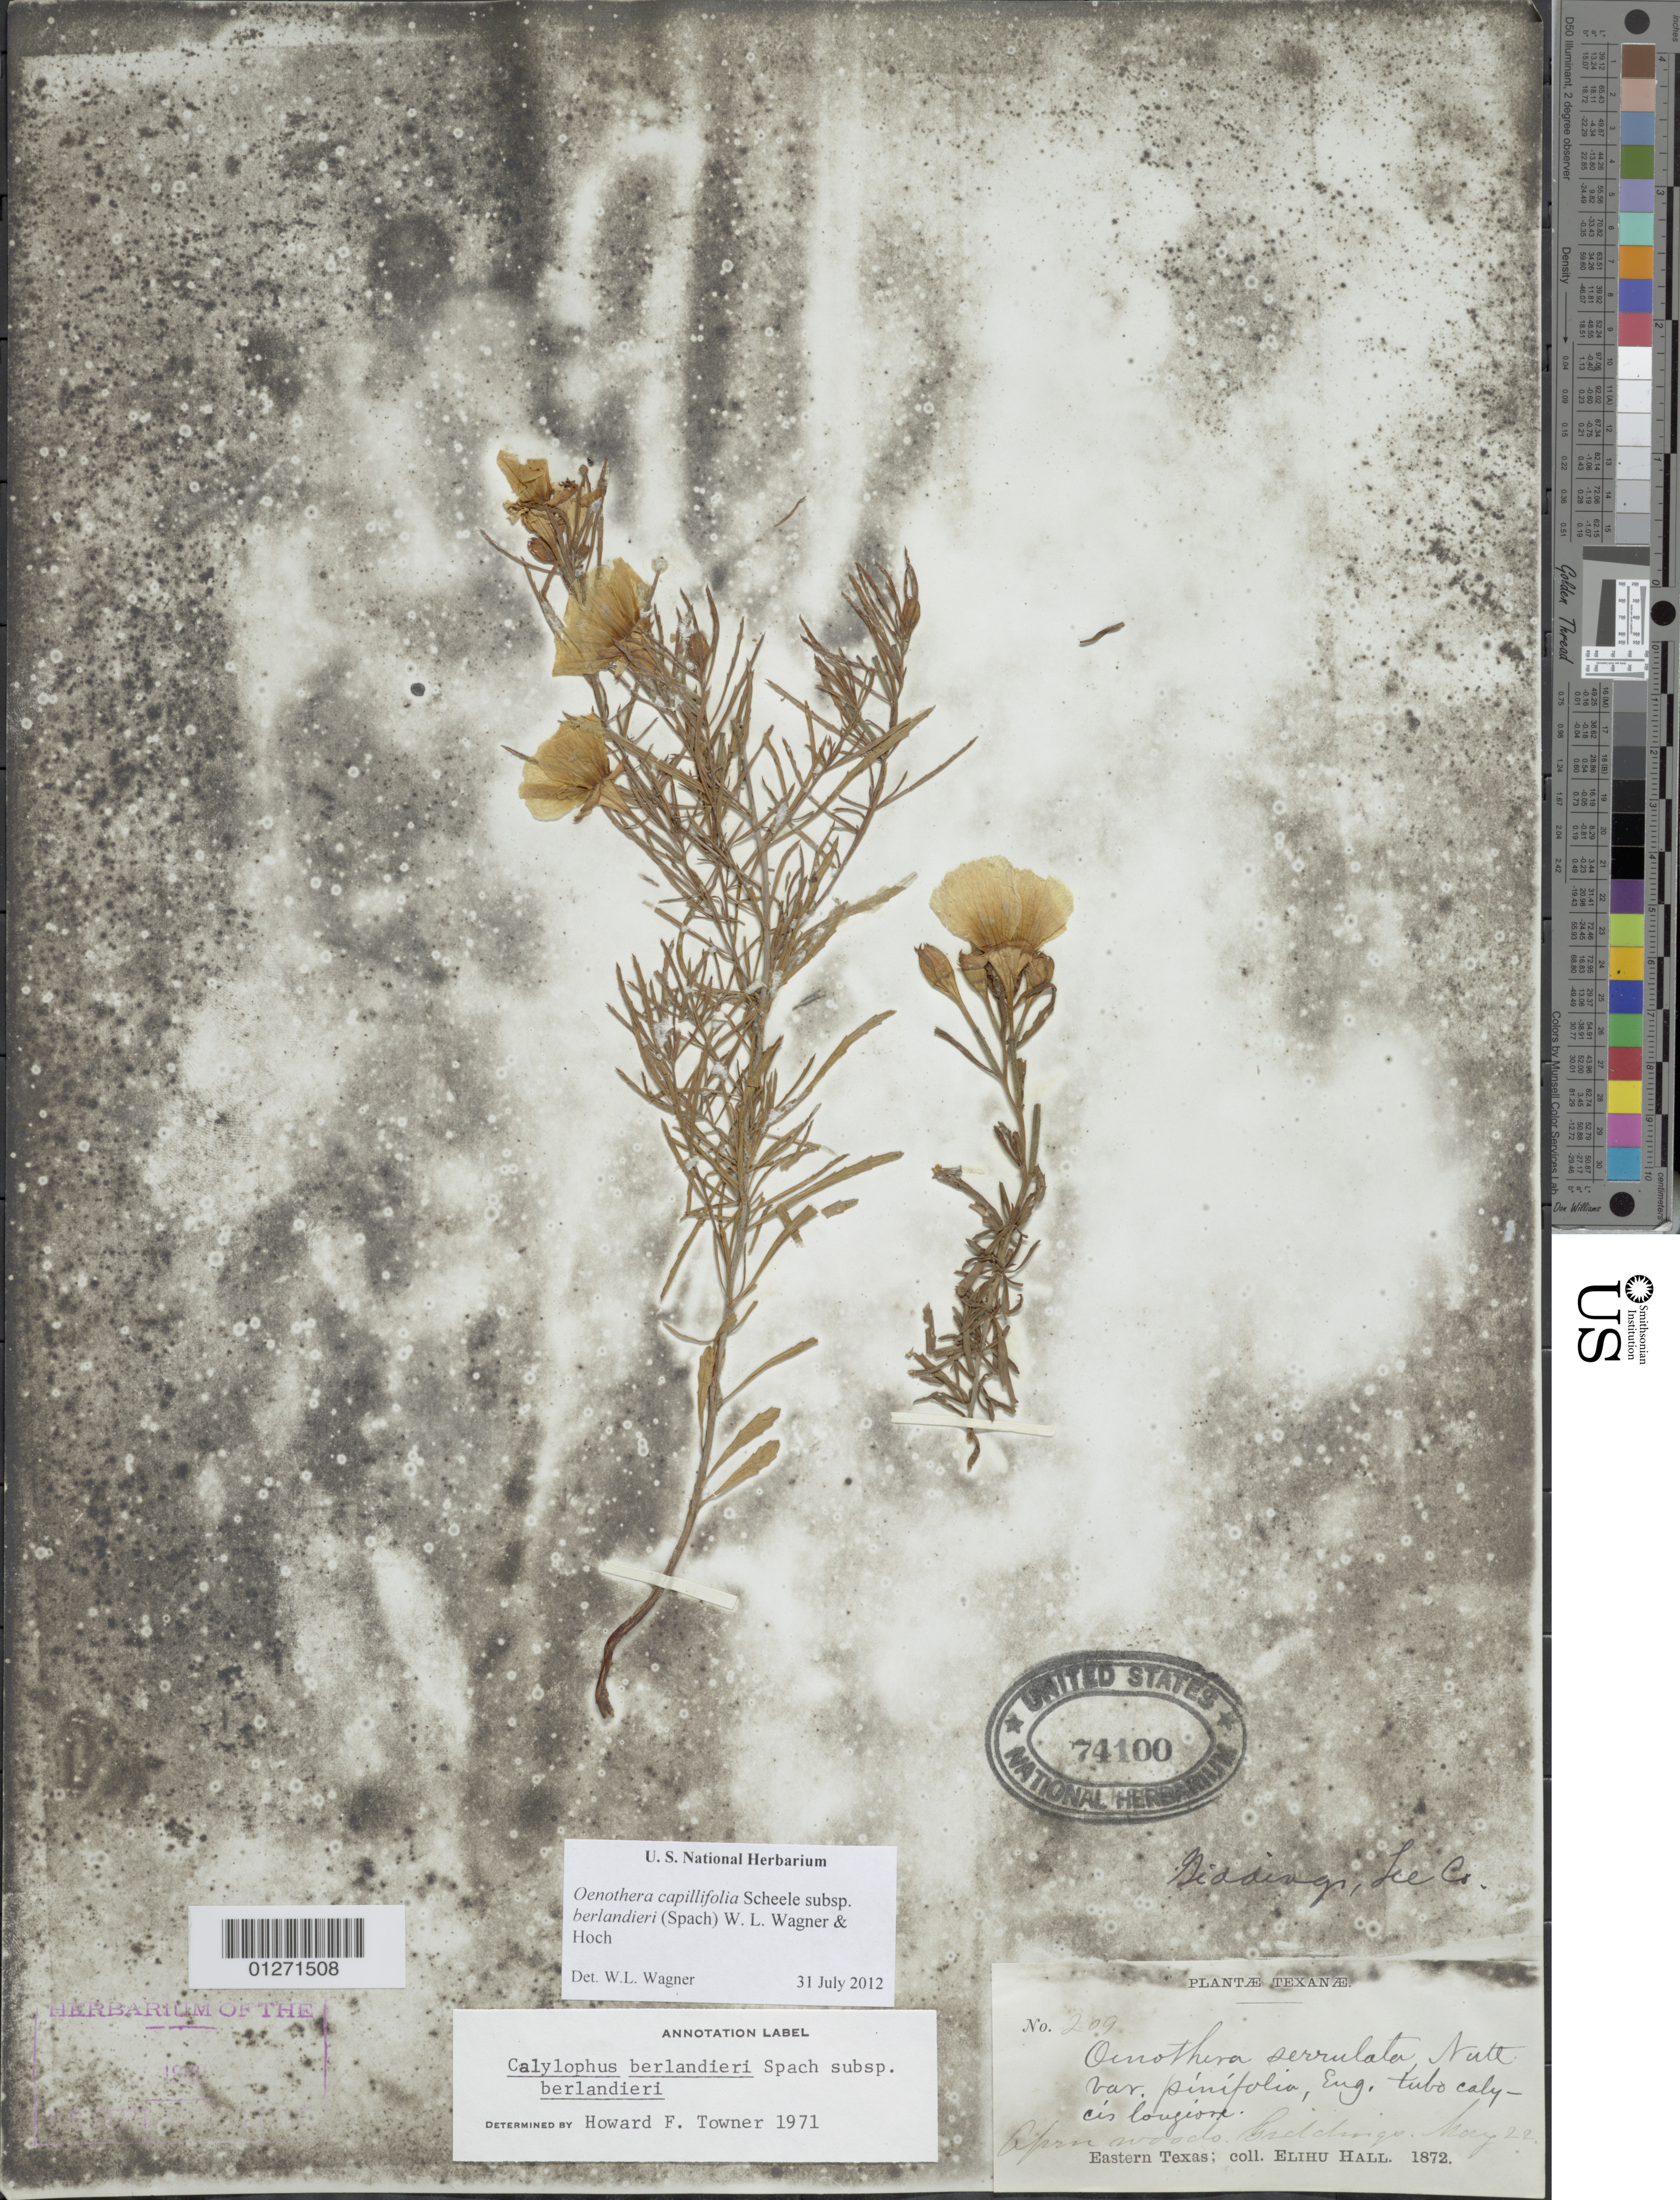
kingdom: Plantae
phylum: Tracheophyta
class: Magnoliopsida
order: Myrtales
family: Onagraceae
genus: Oenothera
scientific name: Oenothera capillifolia subsp. berlandieri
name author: (Spach) W.L. Wagner & Hoch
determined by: Wagner, W. L., (BOT), Smithsonian Institution - National Museum of Natural History (UNITED STATES)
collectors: E. Hall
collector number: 209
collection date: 1872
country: United States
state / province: Texas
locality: Eastern Texas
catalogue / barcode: US 74100